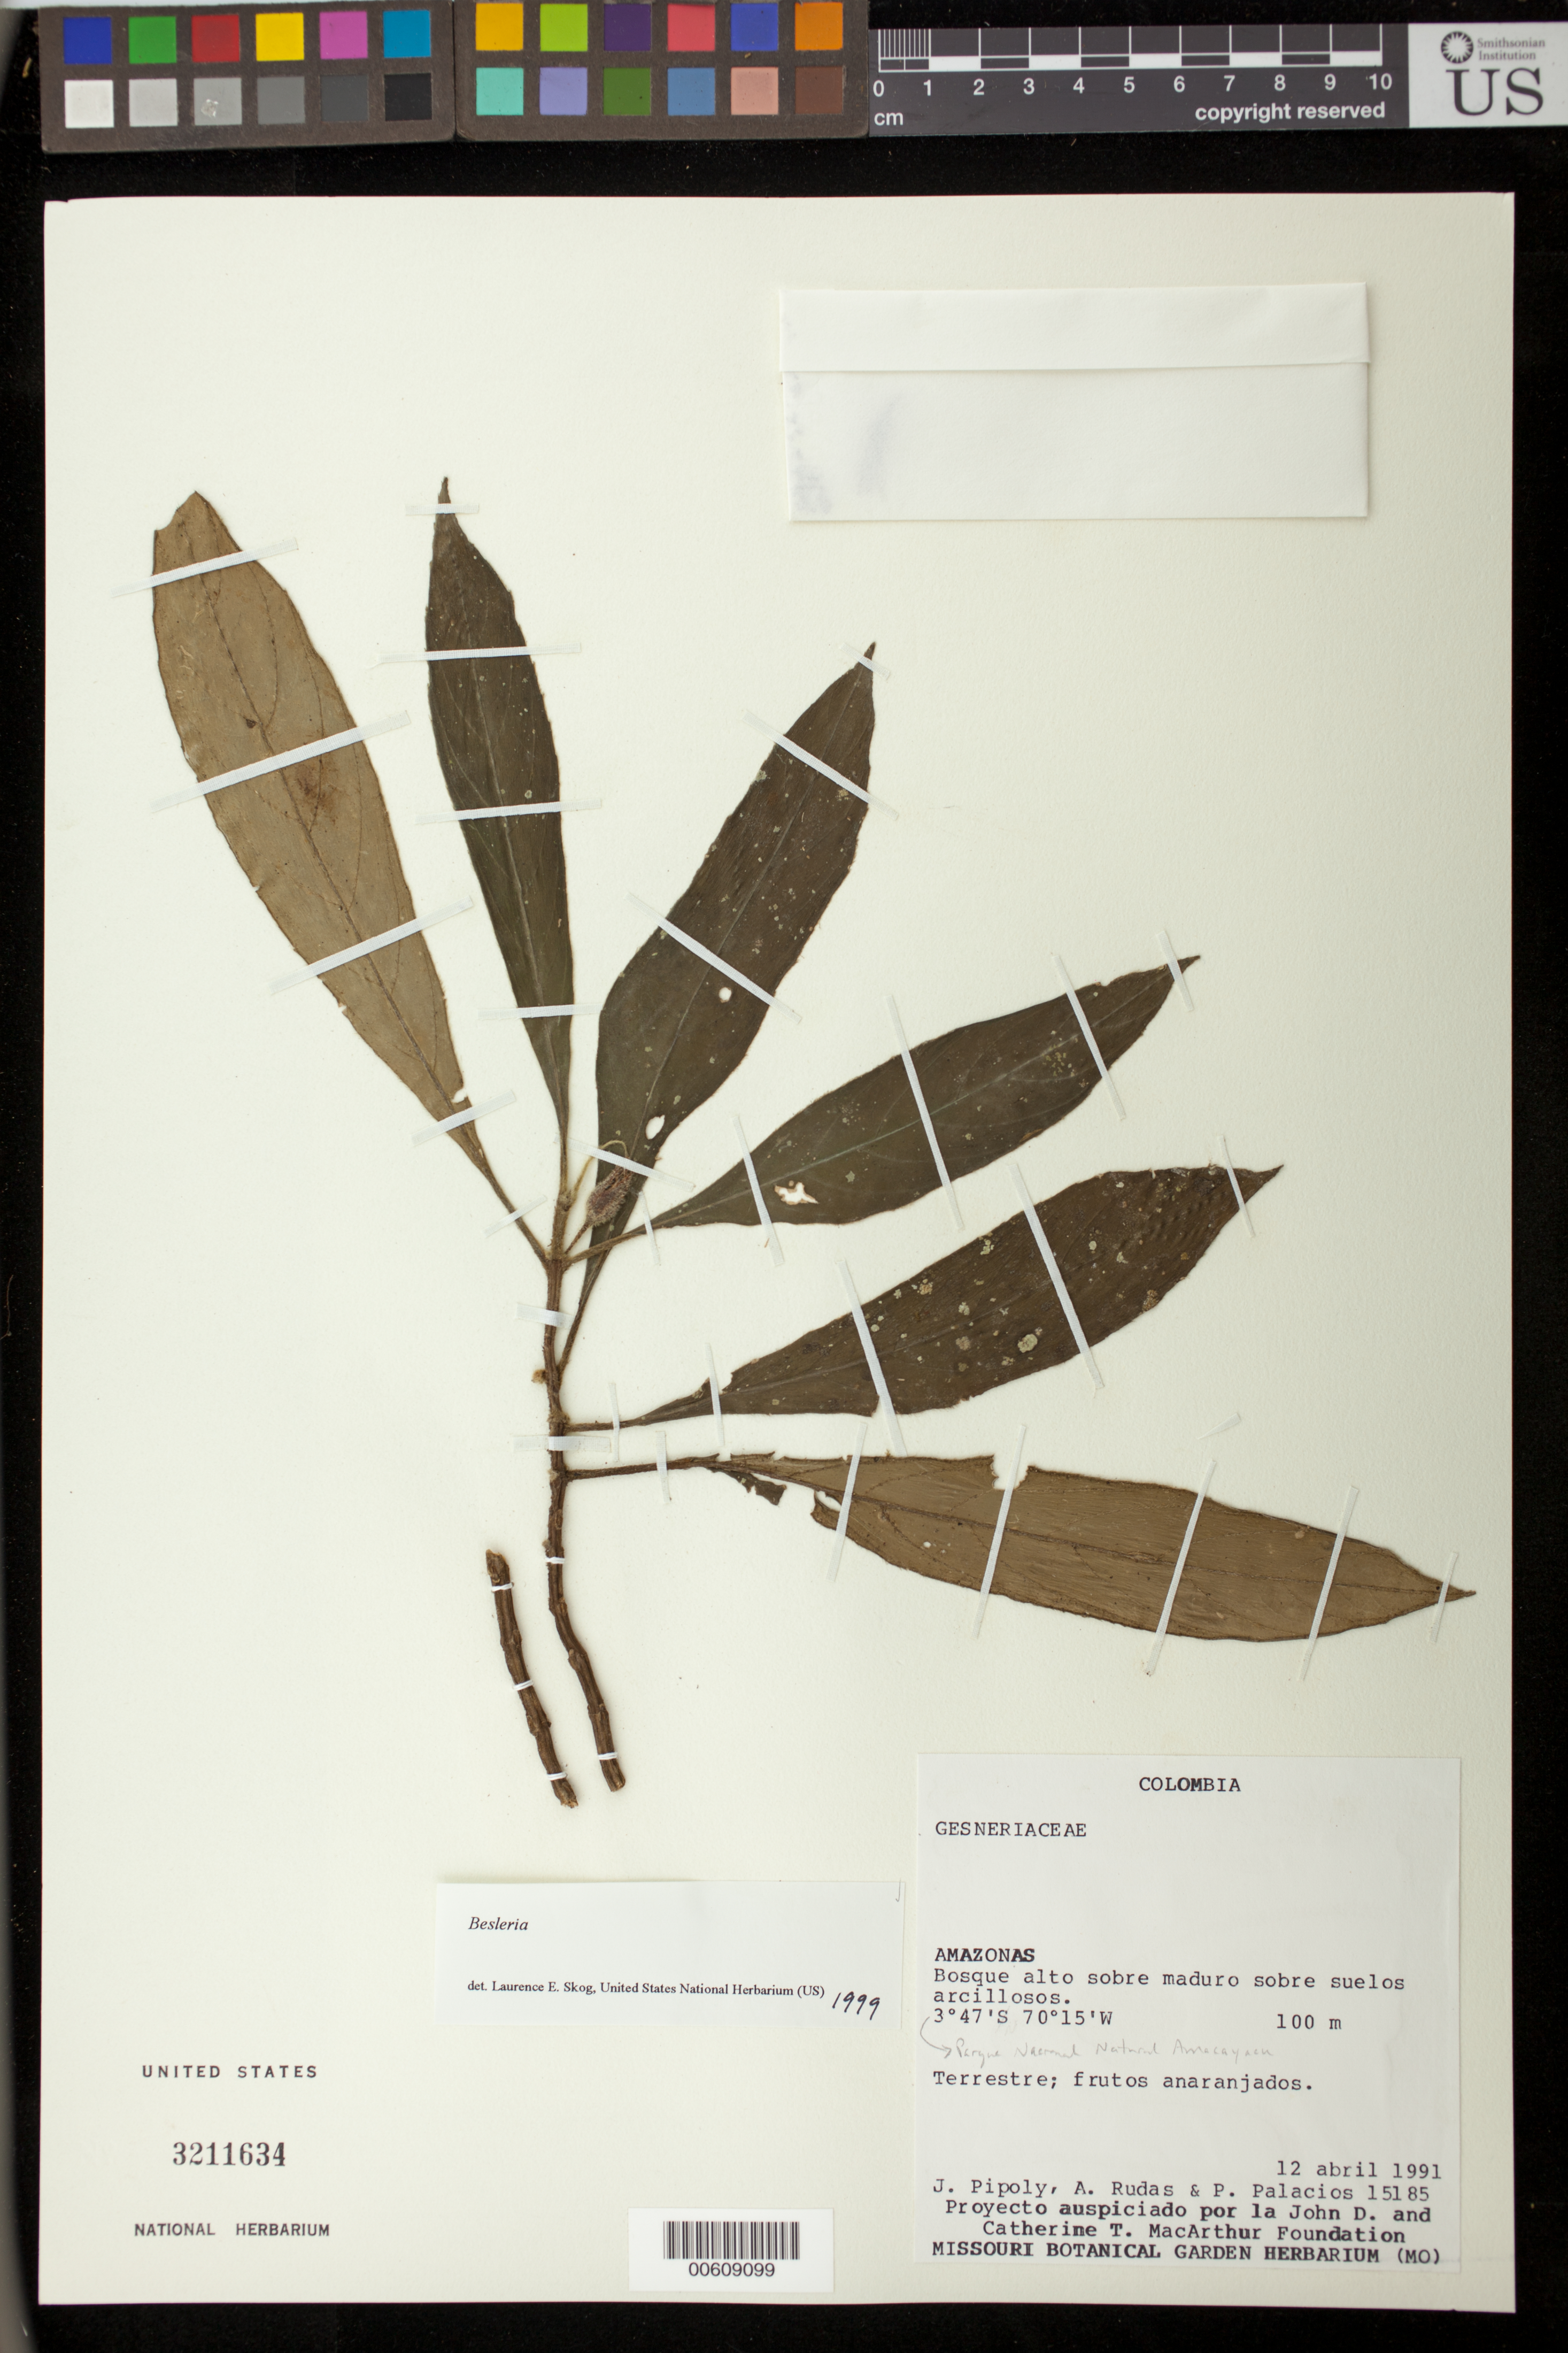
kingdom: Plantae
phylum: Tracheophyta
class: Magnoliopsida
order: Lamiales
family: Gesneriaceae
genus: Besleria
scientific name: Besleria sp.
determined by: Skog, Laurence E.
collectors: J. J. Pipoly, A. Rudas & P. Palacios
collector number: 15185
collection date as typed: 12 Apr 1991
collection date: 1991-04-12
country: Colombia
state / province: Amazônas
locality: Mpio. de Leticia, Parque Nacional Natural Amacayacu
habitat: Bosque alto sobre maduro sobre suelos arcillosos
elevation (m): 100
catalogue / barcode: US 3211634